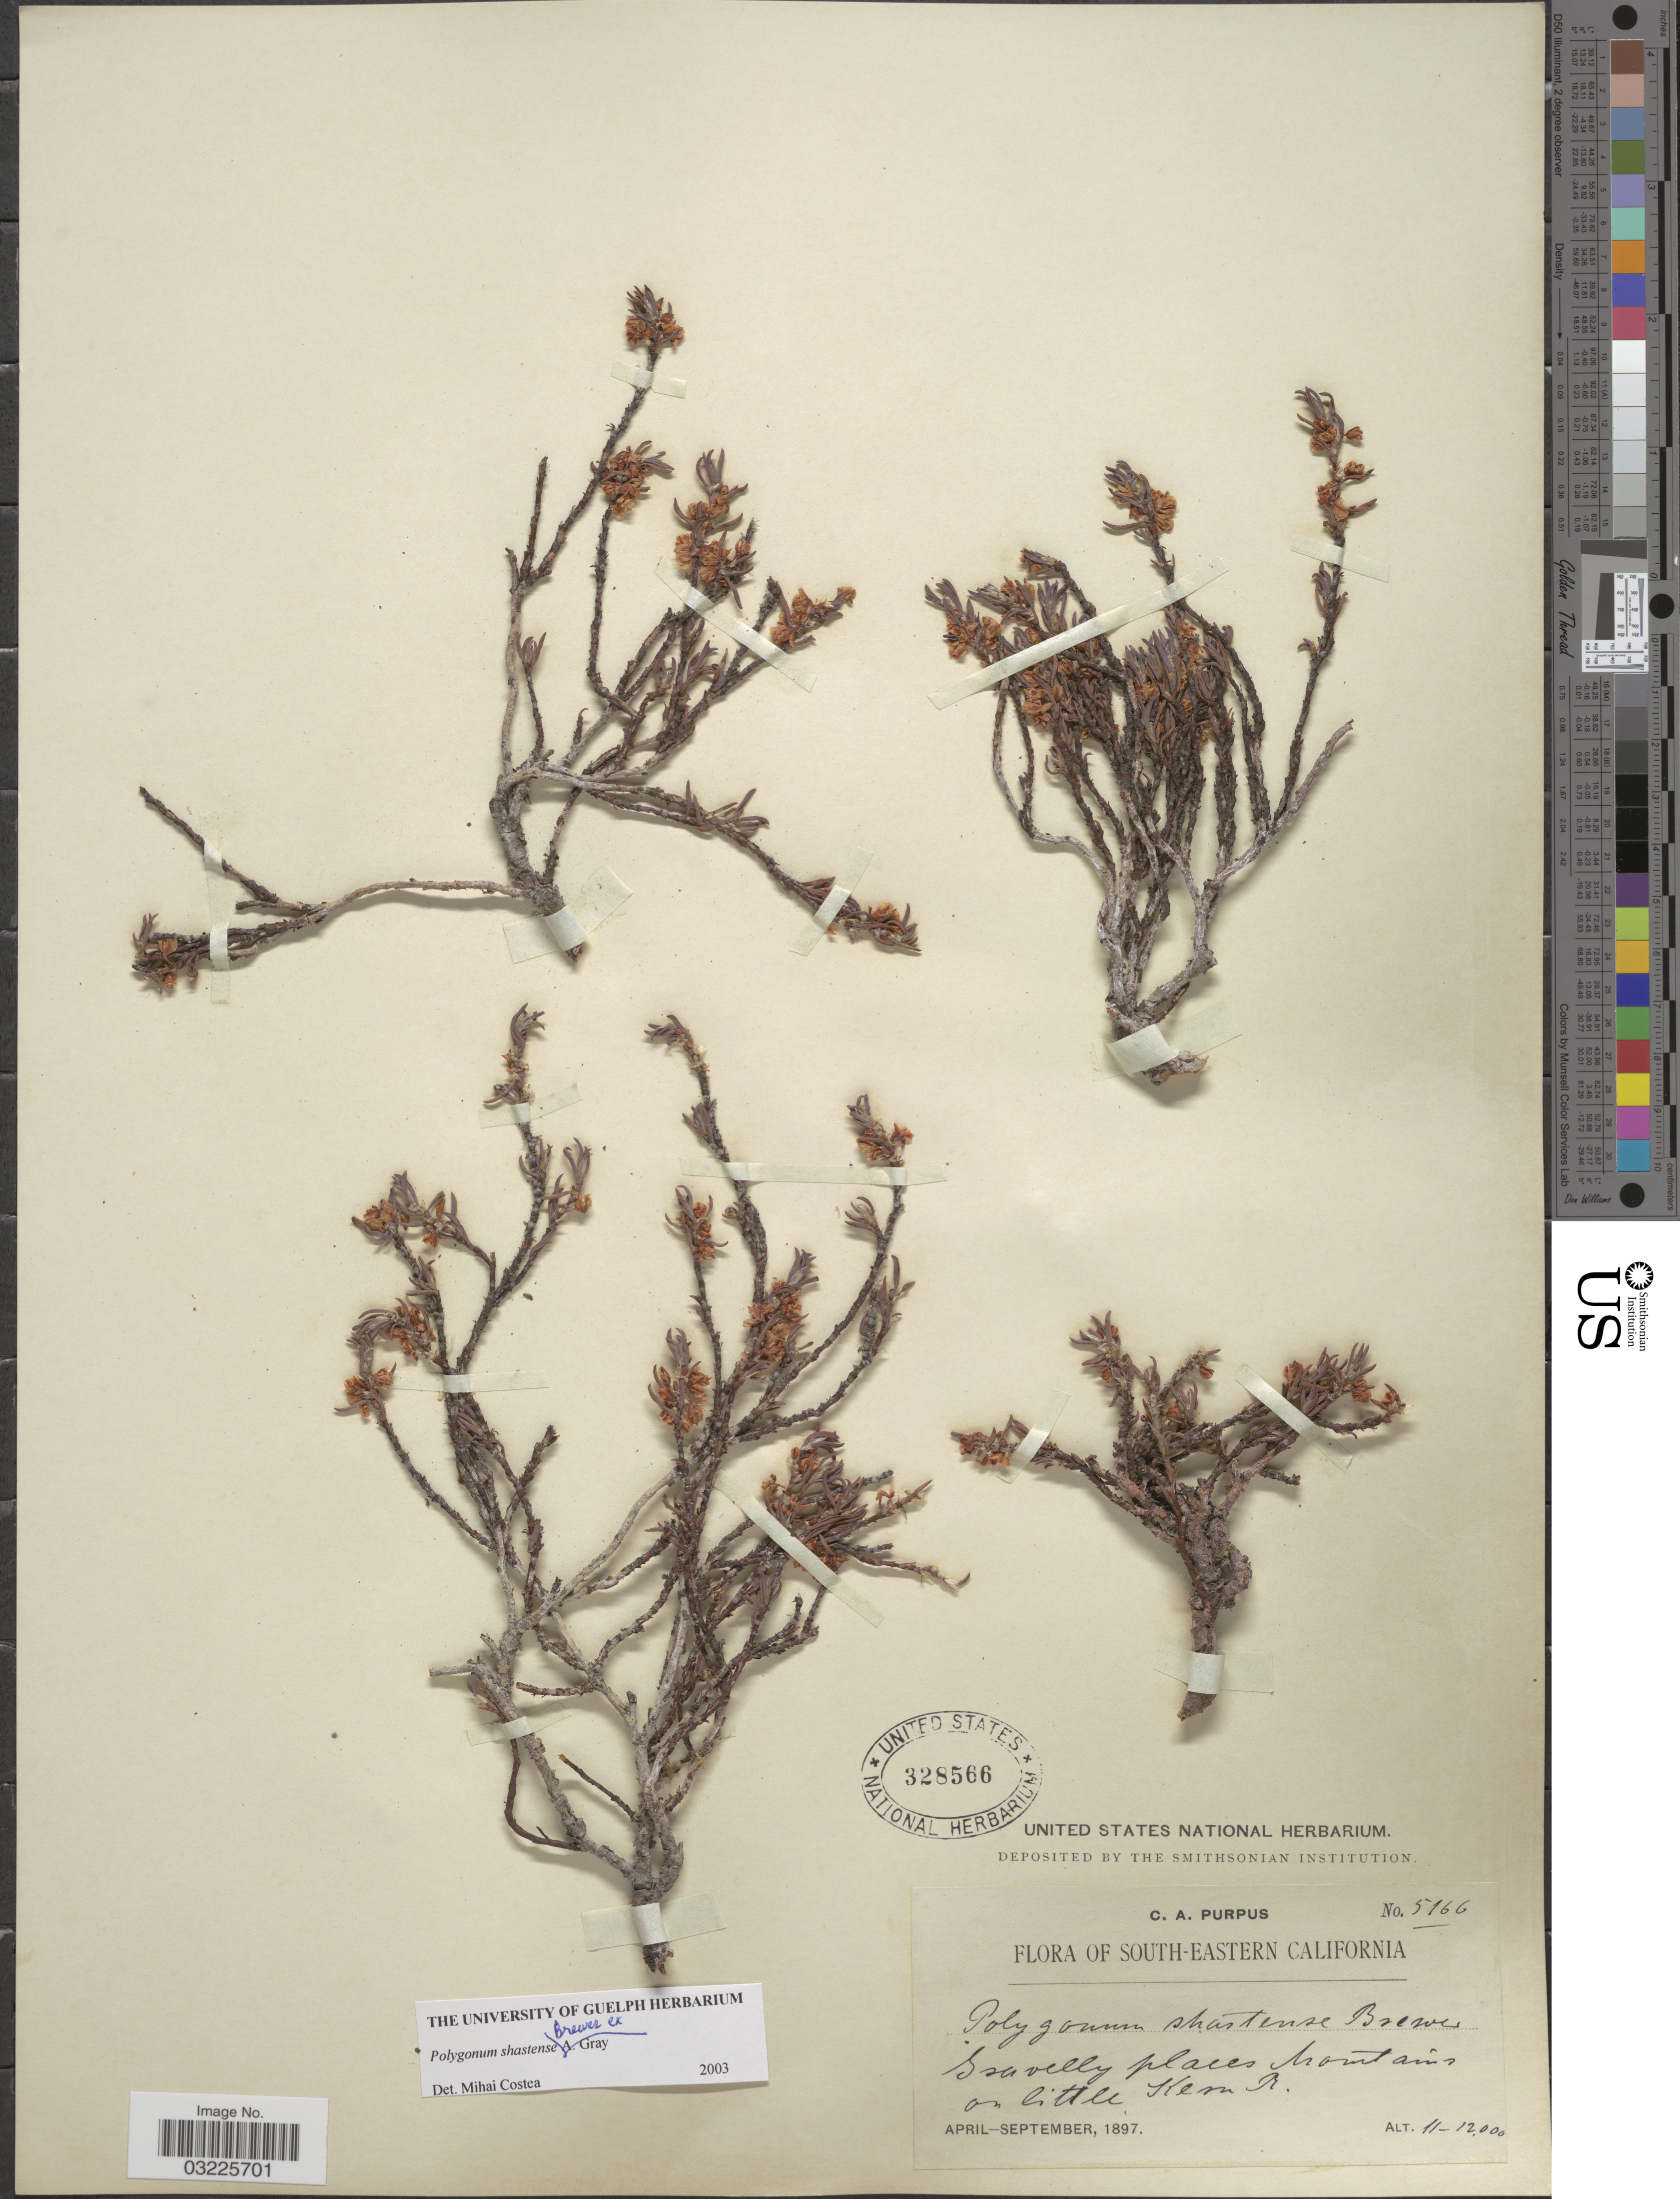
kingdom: Plantae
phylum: Tracheophyta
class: Magnoliopsida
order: Caryophyllales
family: Polygonaceae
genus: Polygonum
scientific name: Polygonum shastense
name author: W.H. Brewer ex A. Gray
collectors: C. A. Purpus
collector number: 5166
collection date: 1897-04/1897-09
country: United States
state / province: California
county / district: Kern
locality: South-Eastern California. Gravelly places, Mountains on Little Kern R.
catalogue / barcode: US 328566